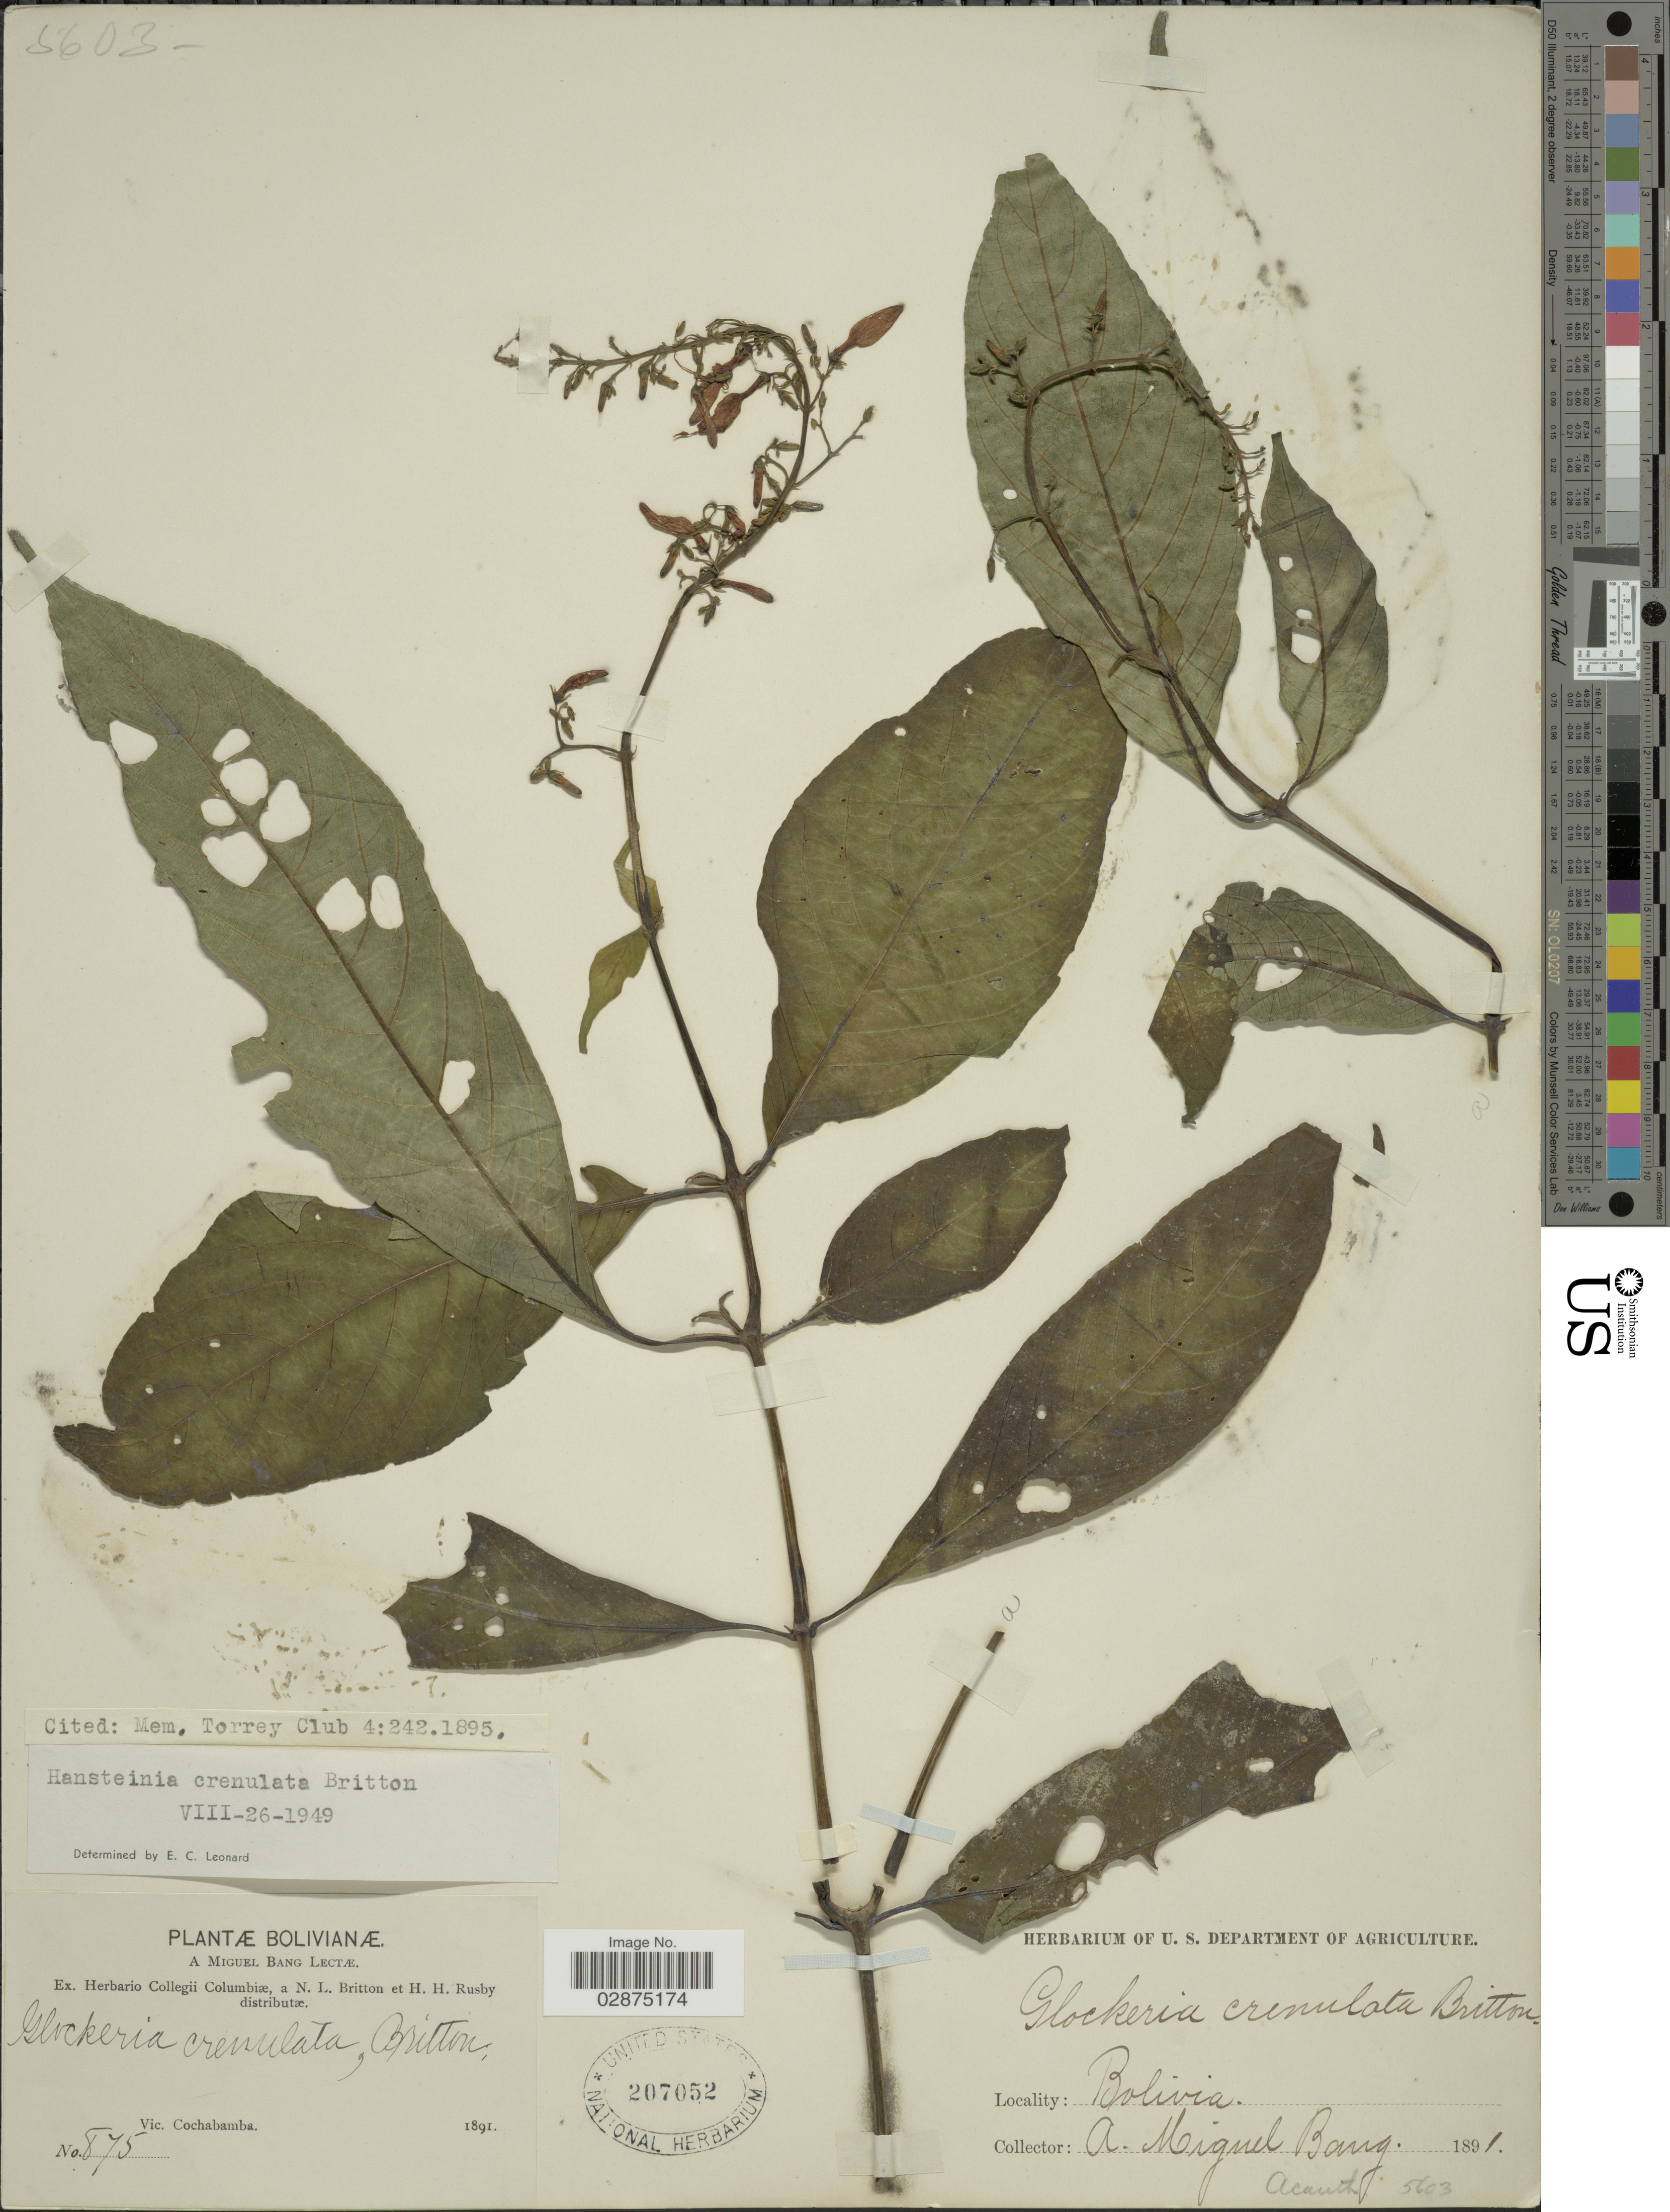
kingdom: Plantae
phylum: Tracheophyta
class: Magnoliopsida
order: Lamiales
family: Acanthaceae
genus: Stenostephanus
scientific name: Stenostephanus crenulatus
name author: (Britton ex Rusby) Wassh.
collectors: M. Bang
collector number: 875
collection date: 1891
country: Bolivia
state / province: Cochabamba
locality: Vic. Cochabamba.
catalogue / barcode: US 207052